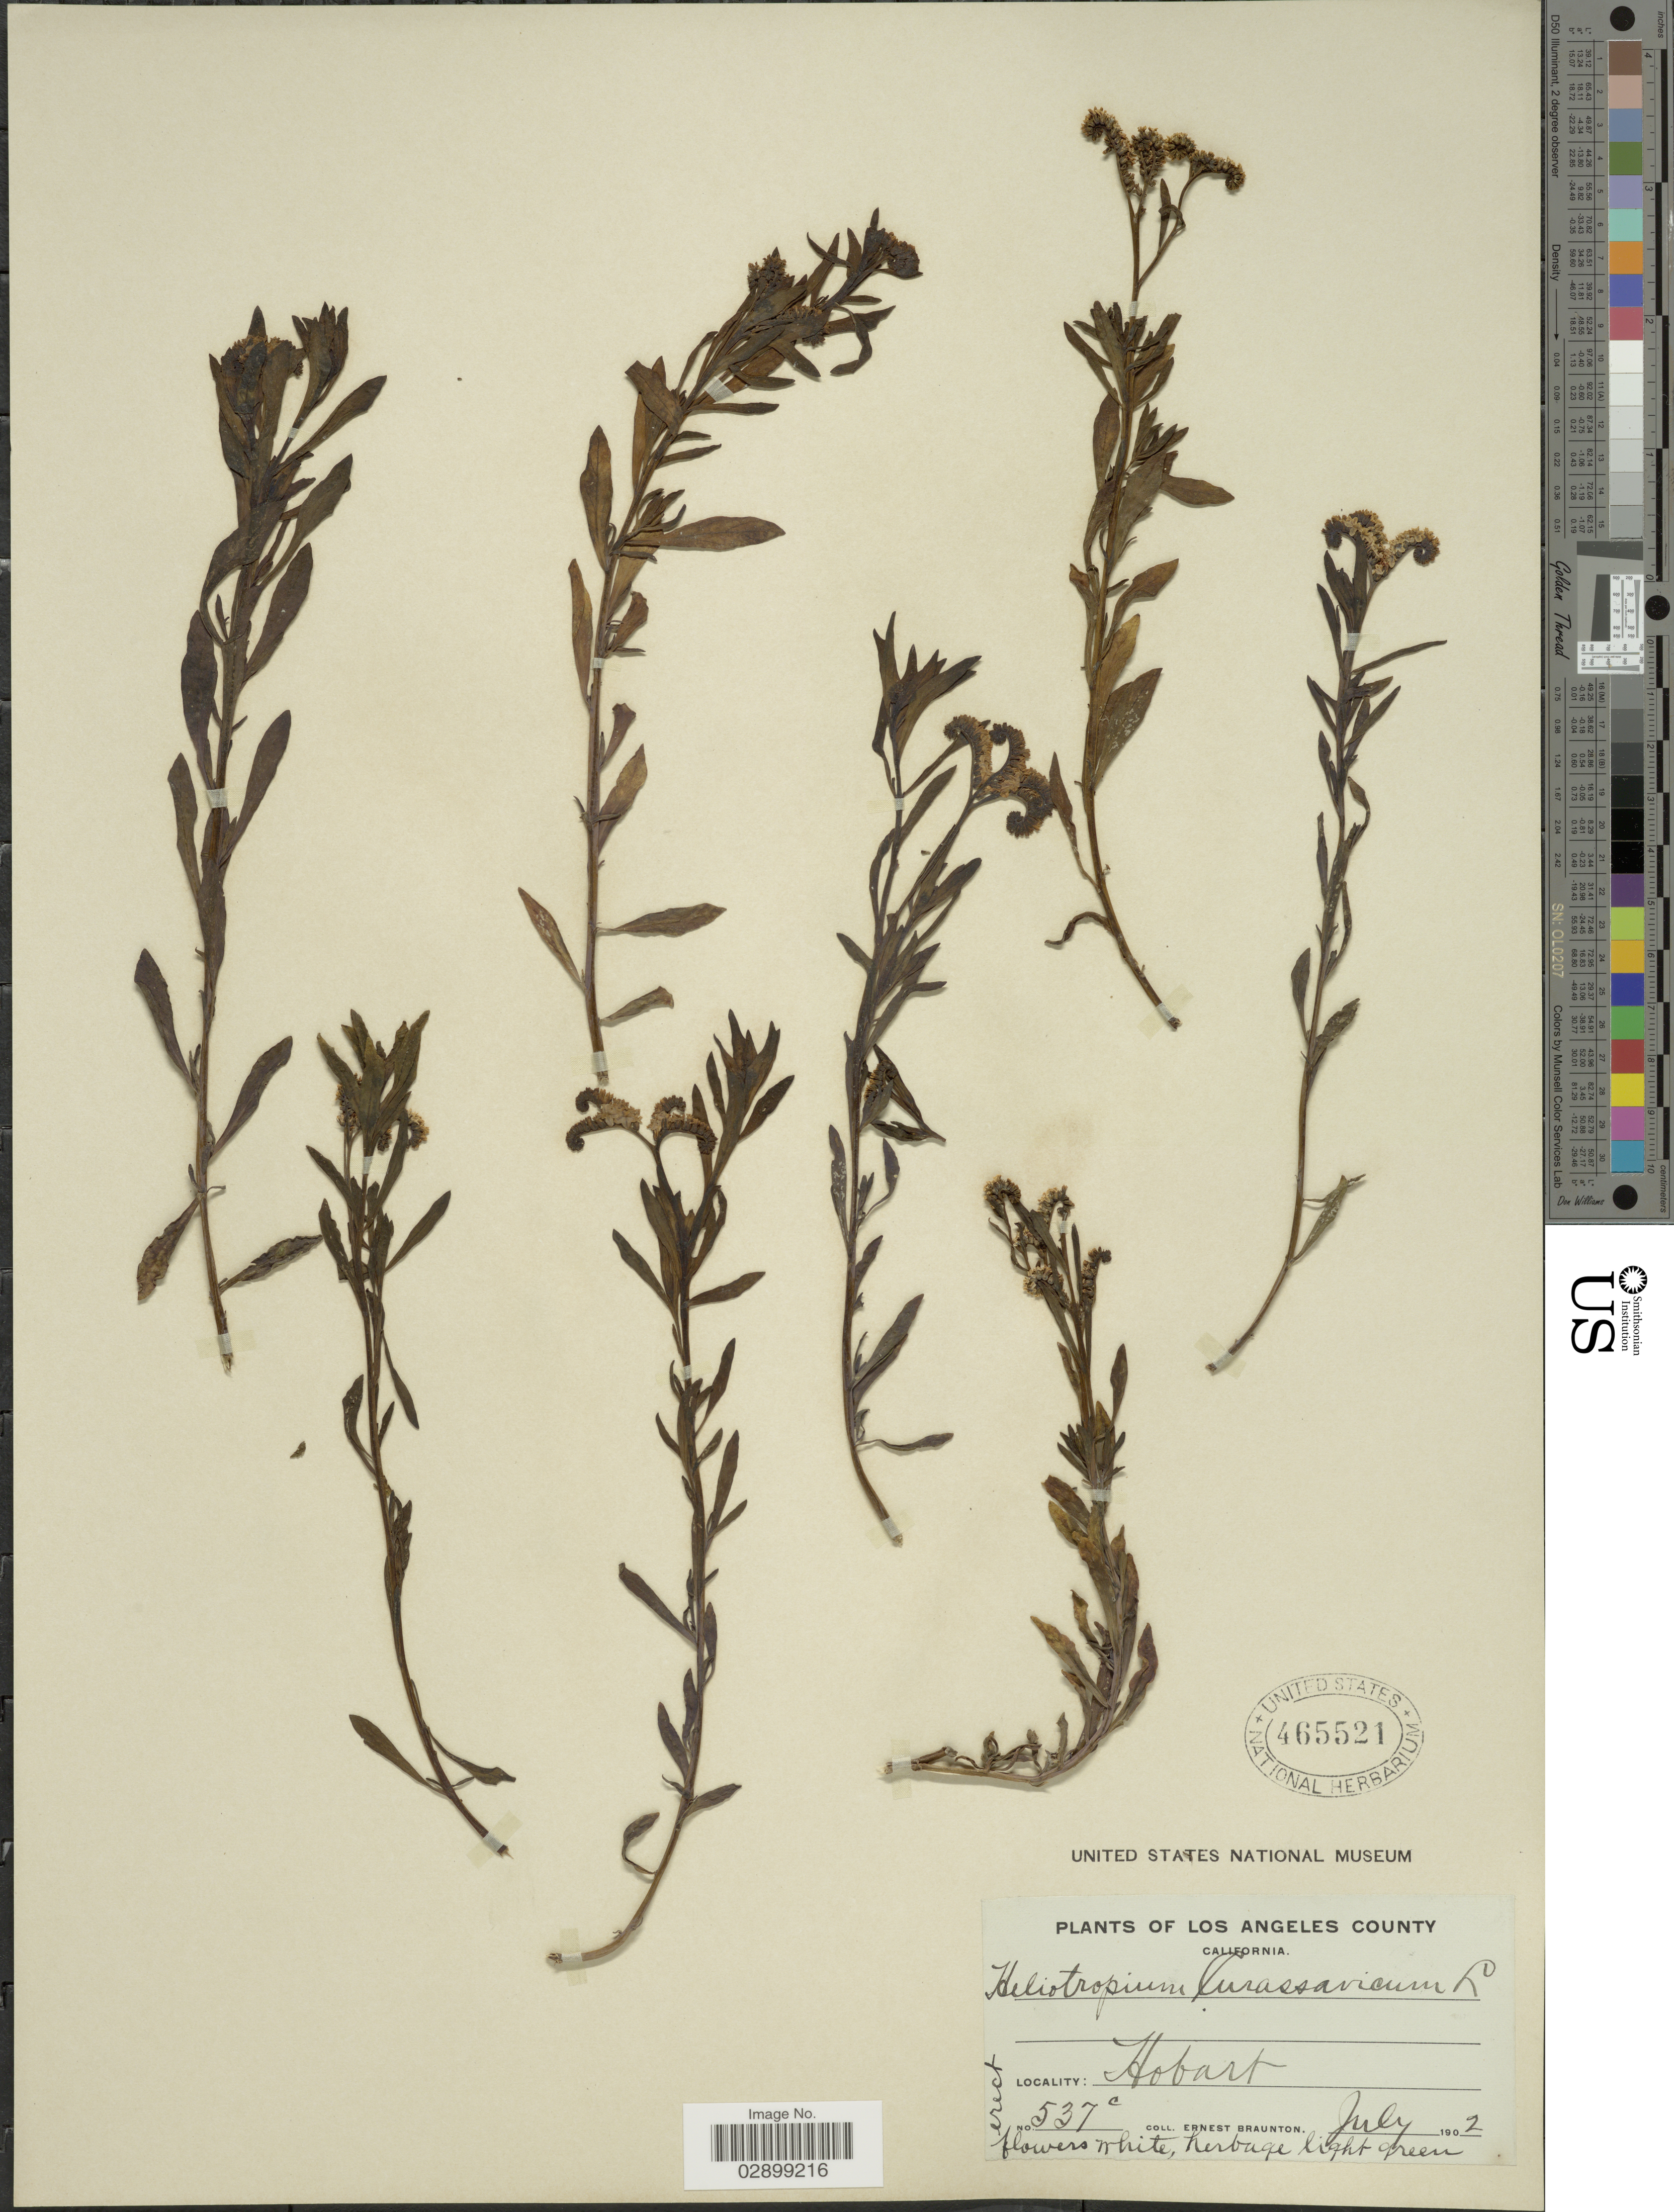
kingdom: Plantae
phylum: Tracheophyta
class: Magnoliopsida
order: Boraginales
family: Heliotropiaceae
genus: Heliotropium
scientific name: Heliotropium sp.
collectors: E. Braunton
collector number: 537c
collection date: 1902-07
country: United States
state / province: California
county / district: Los Angeles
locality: Los Angeles County. Hobart.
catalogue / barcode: US 465521